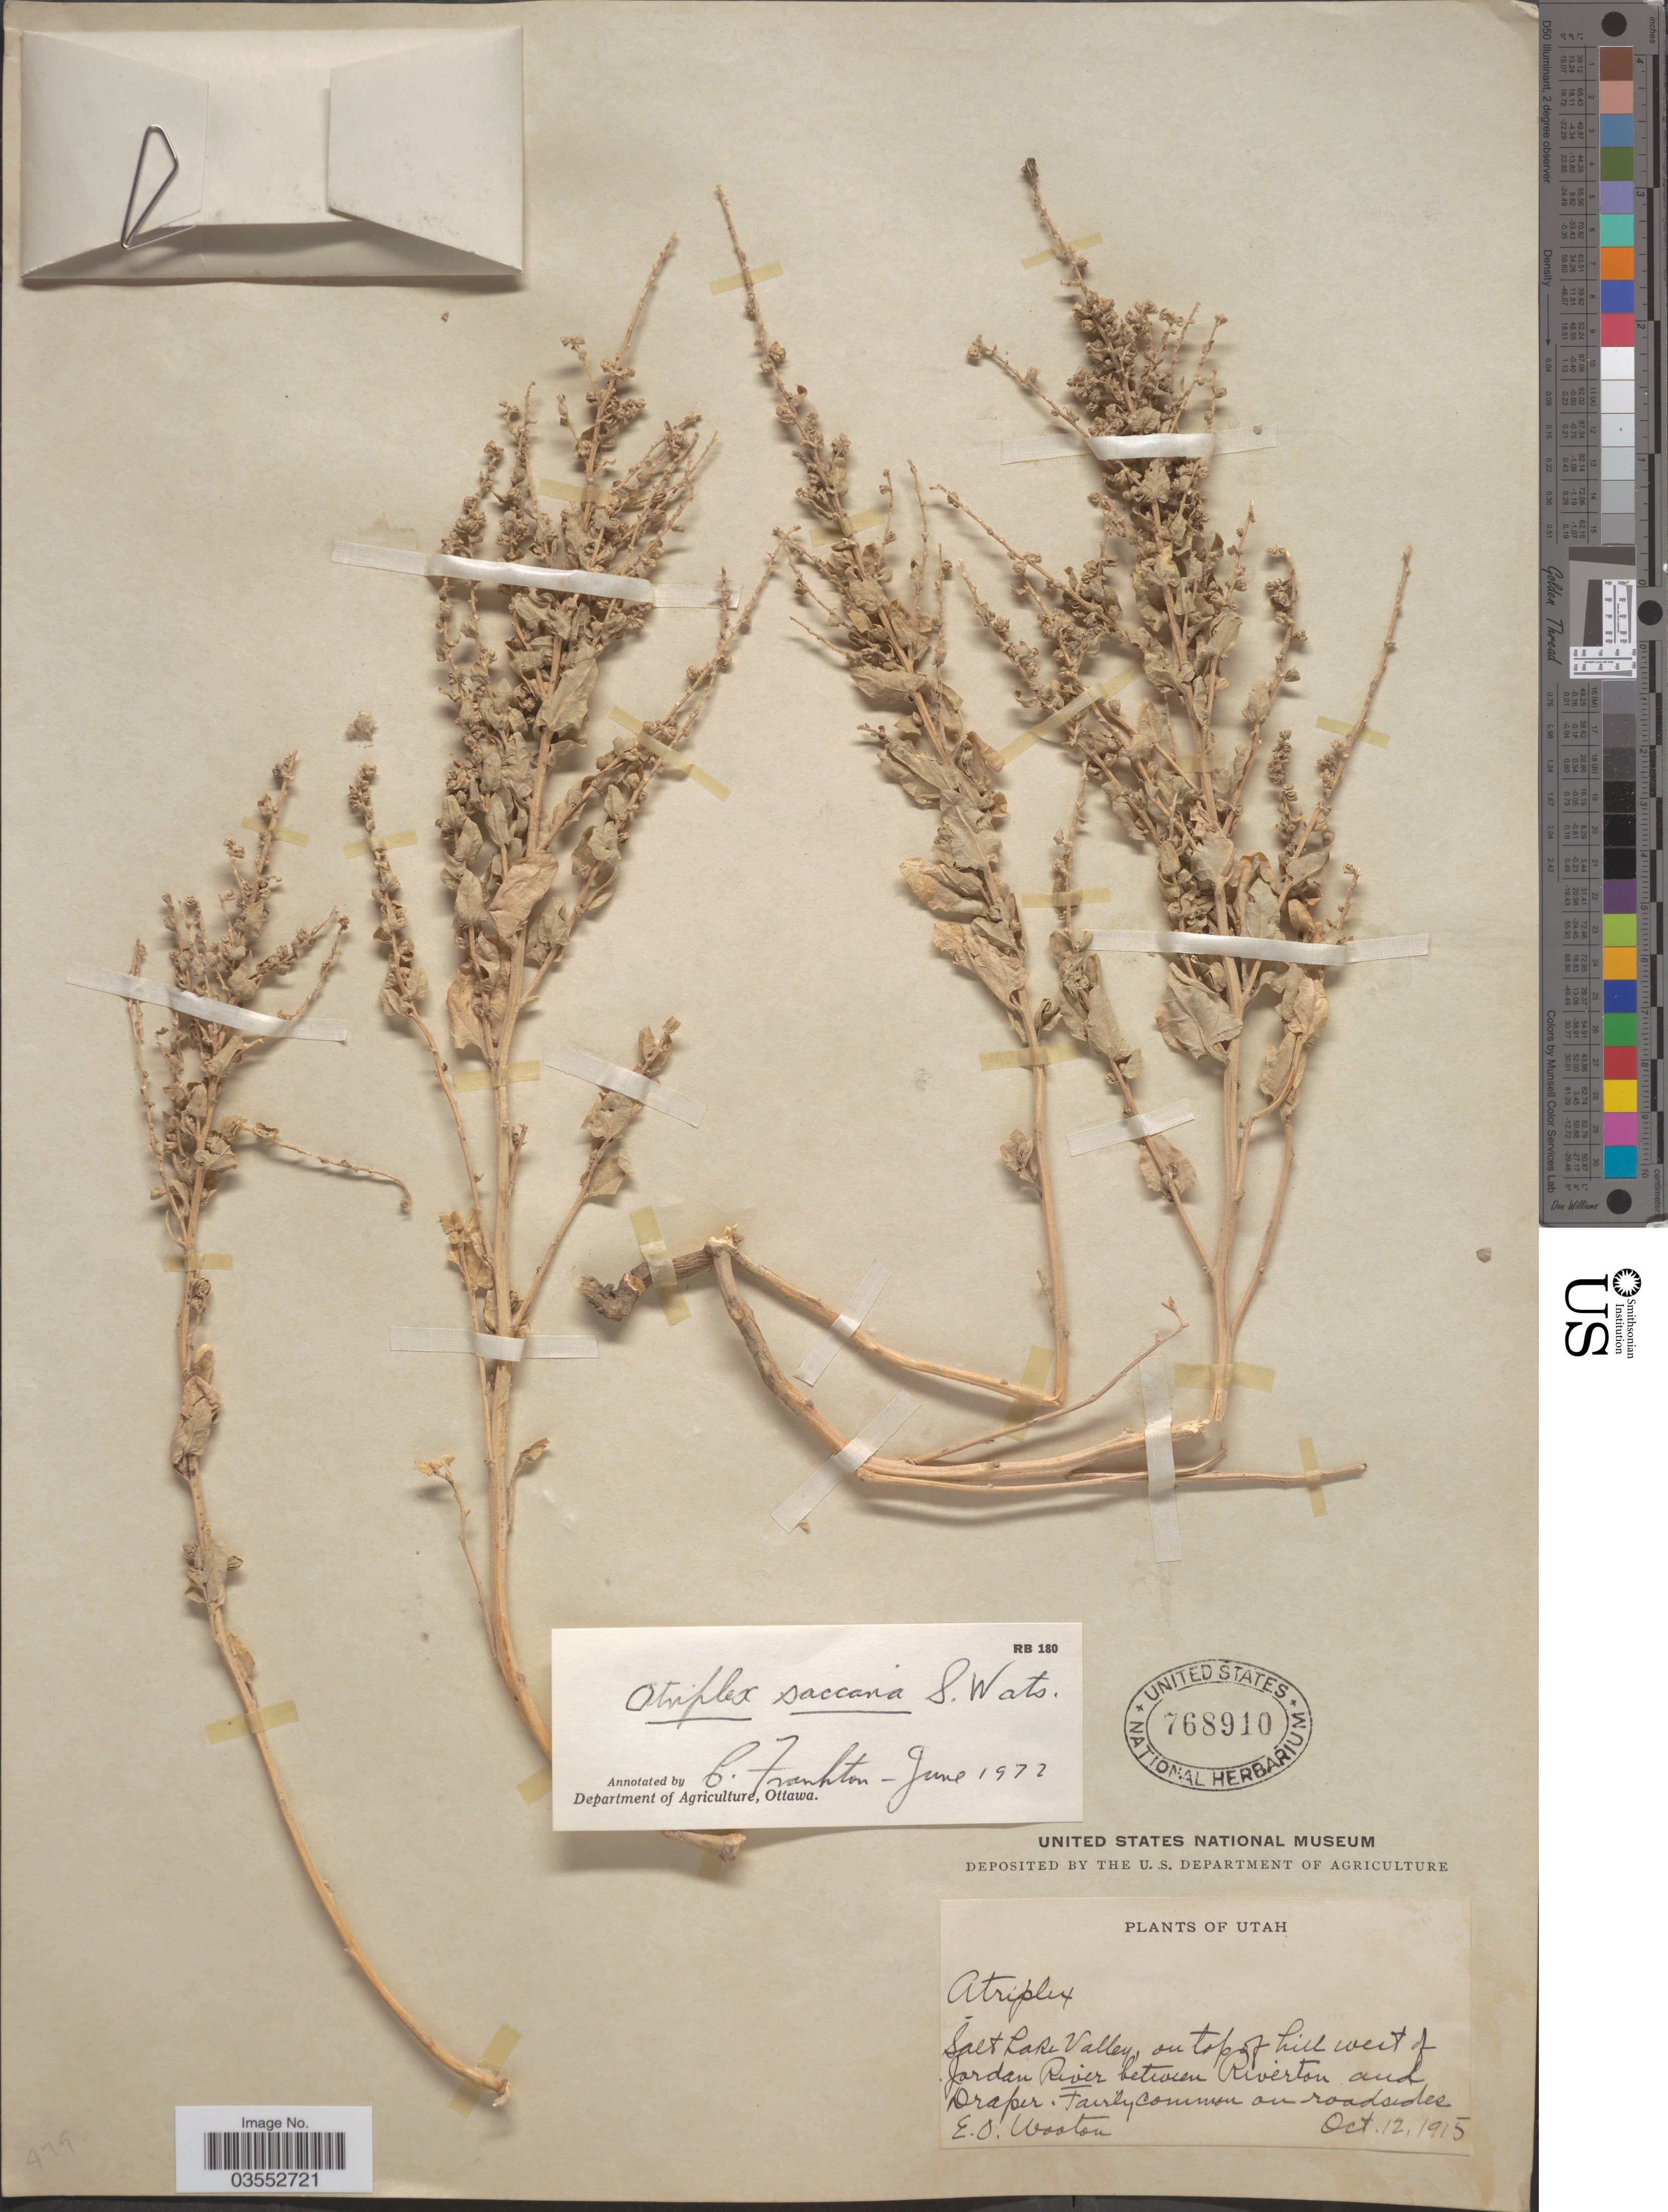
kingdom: Plantae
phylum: Tracheophyta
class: Magnoliopsida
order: Caryophyllales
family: Amaranthaceae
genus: Atriplex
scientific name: Atriplex saccaria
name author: S. Watson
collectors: E. O. Wooton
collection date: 1915-10-12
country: United States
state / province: Utah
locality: Salt Lake Valley, on top of hill west of Jordan River between Riverton and Draper.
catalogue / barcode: US 768910